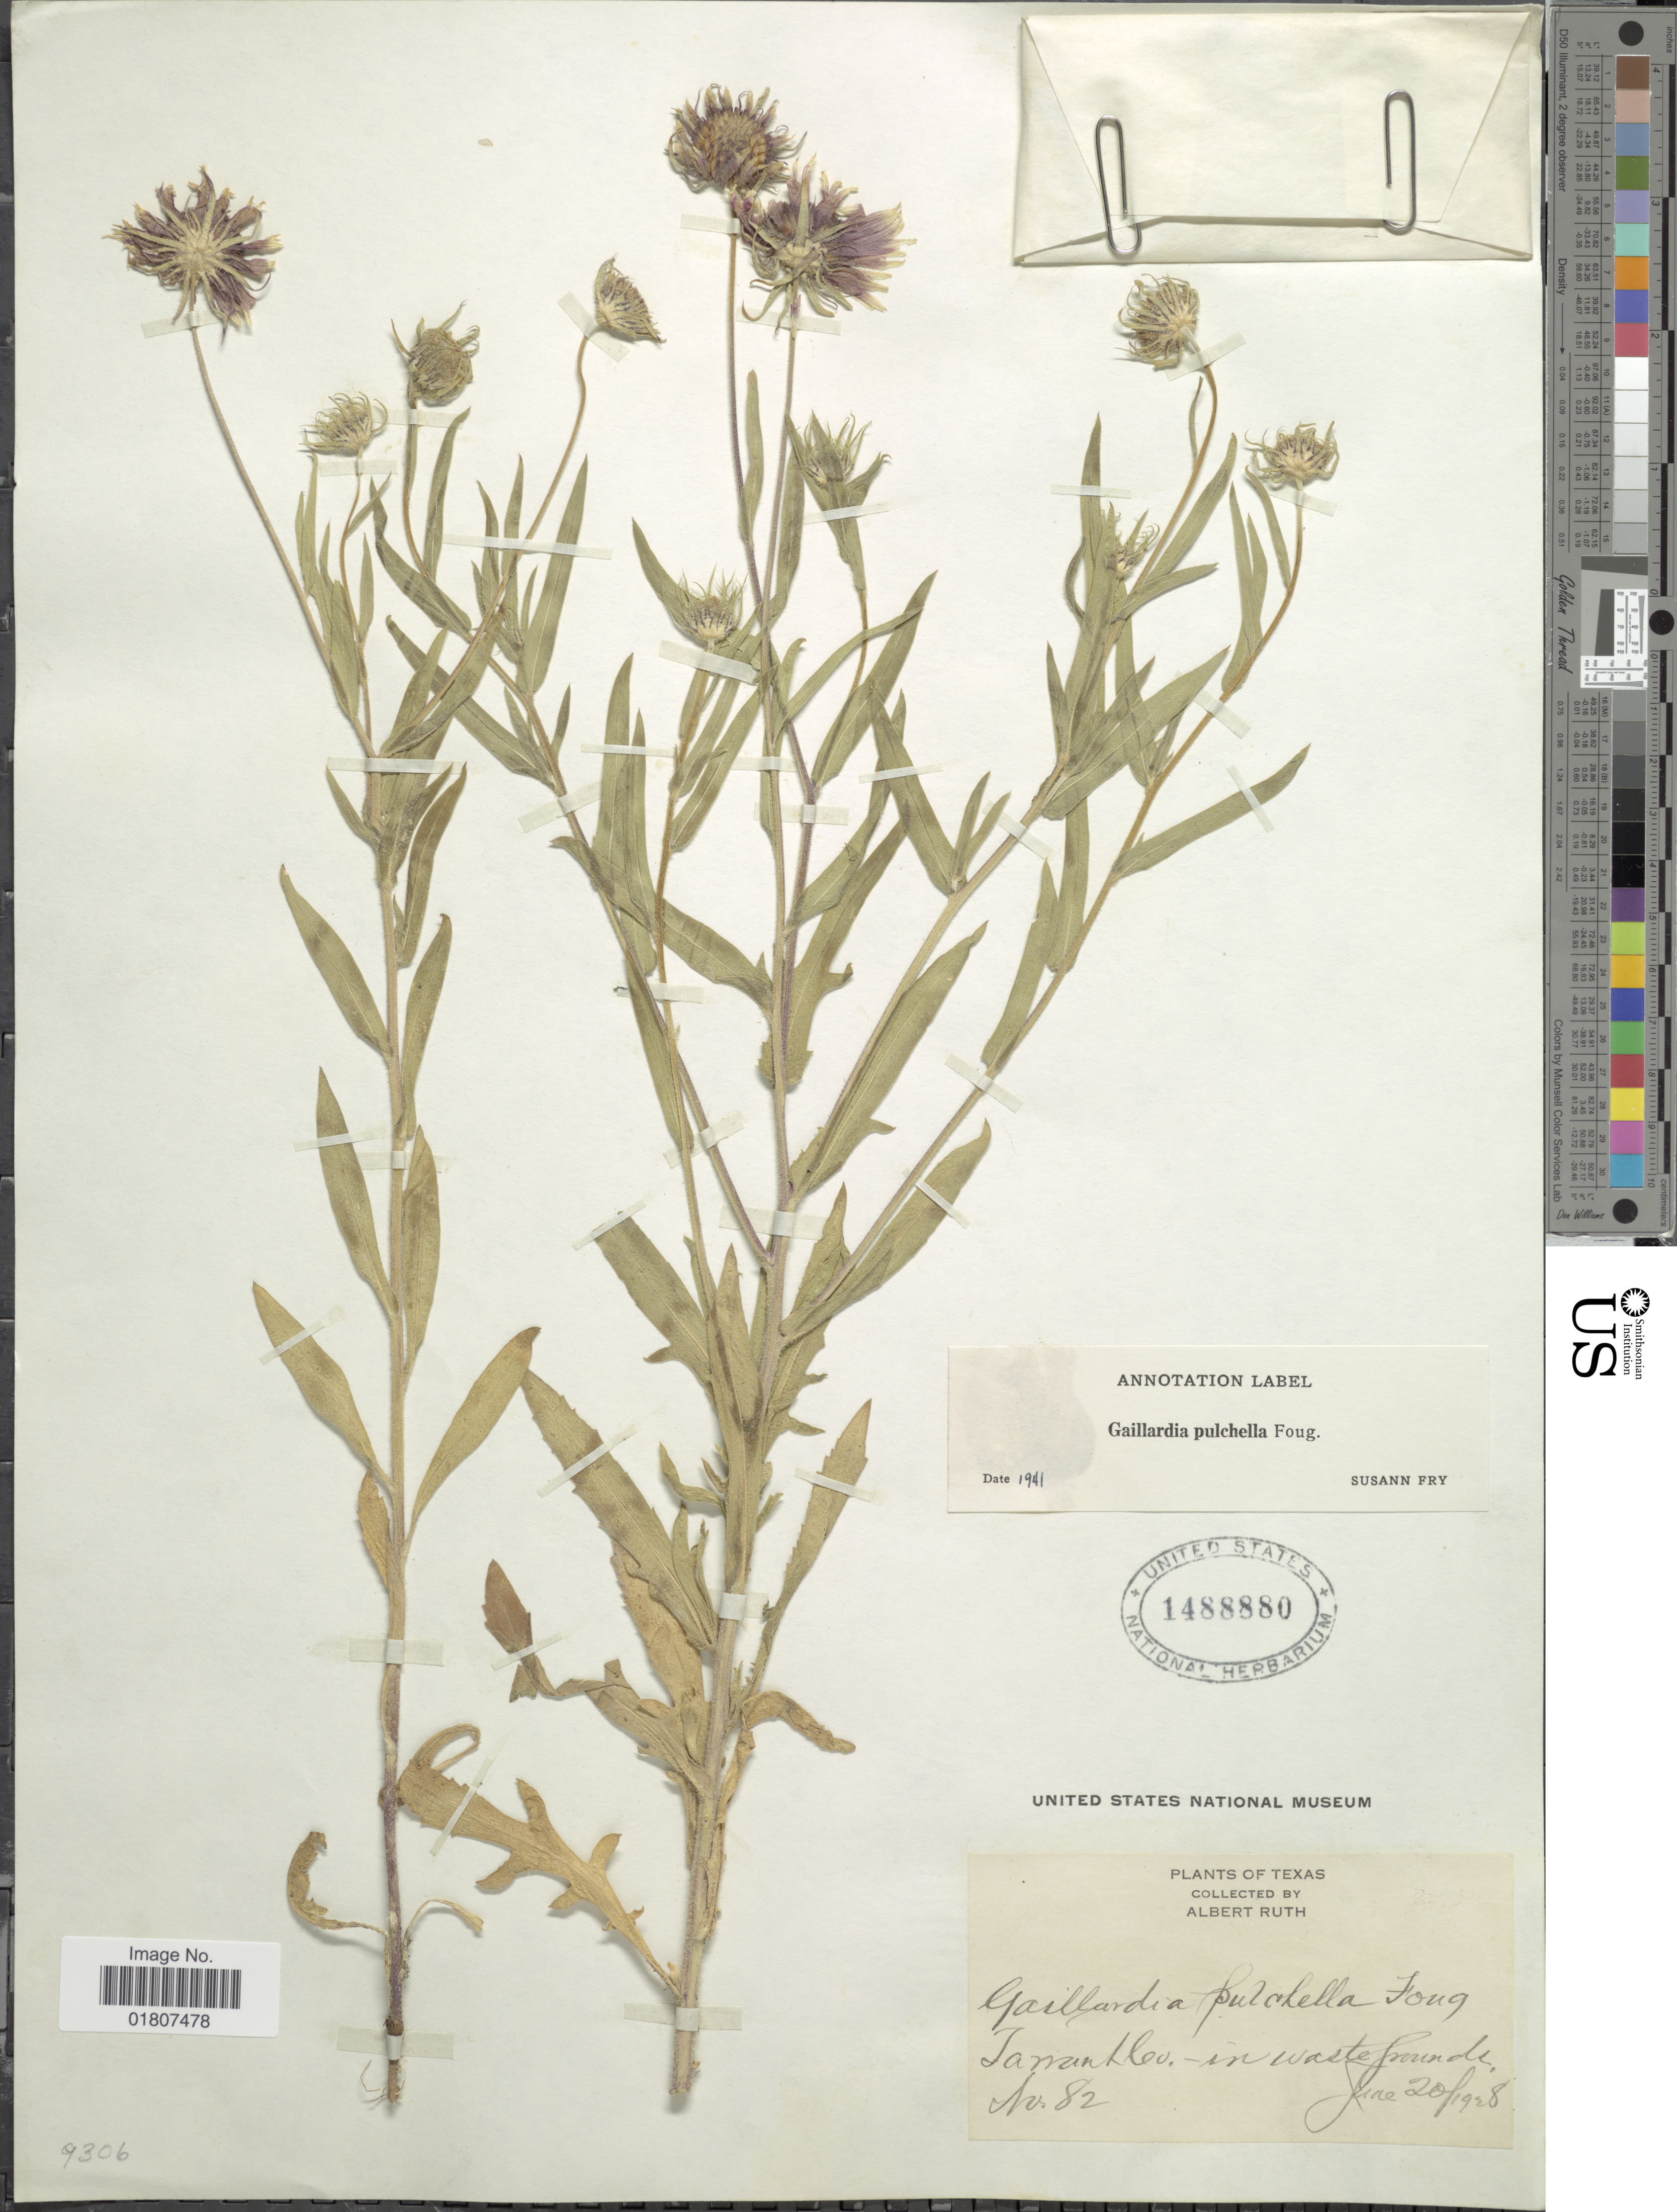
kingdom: Plantae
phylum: Tracheophyta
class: Magnoliopsida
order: Asterales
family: Asteraceae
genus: Gaillardia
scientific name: Gaillardia pulchella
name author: Foug.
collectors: A. Ruth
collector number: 82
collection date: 1928-06-20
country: United States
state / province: Texas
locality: Tarrant Co.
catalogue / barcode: US 1488880